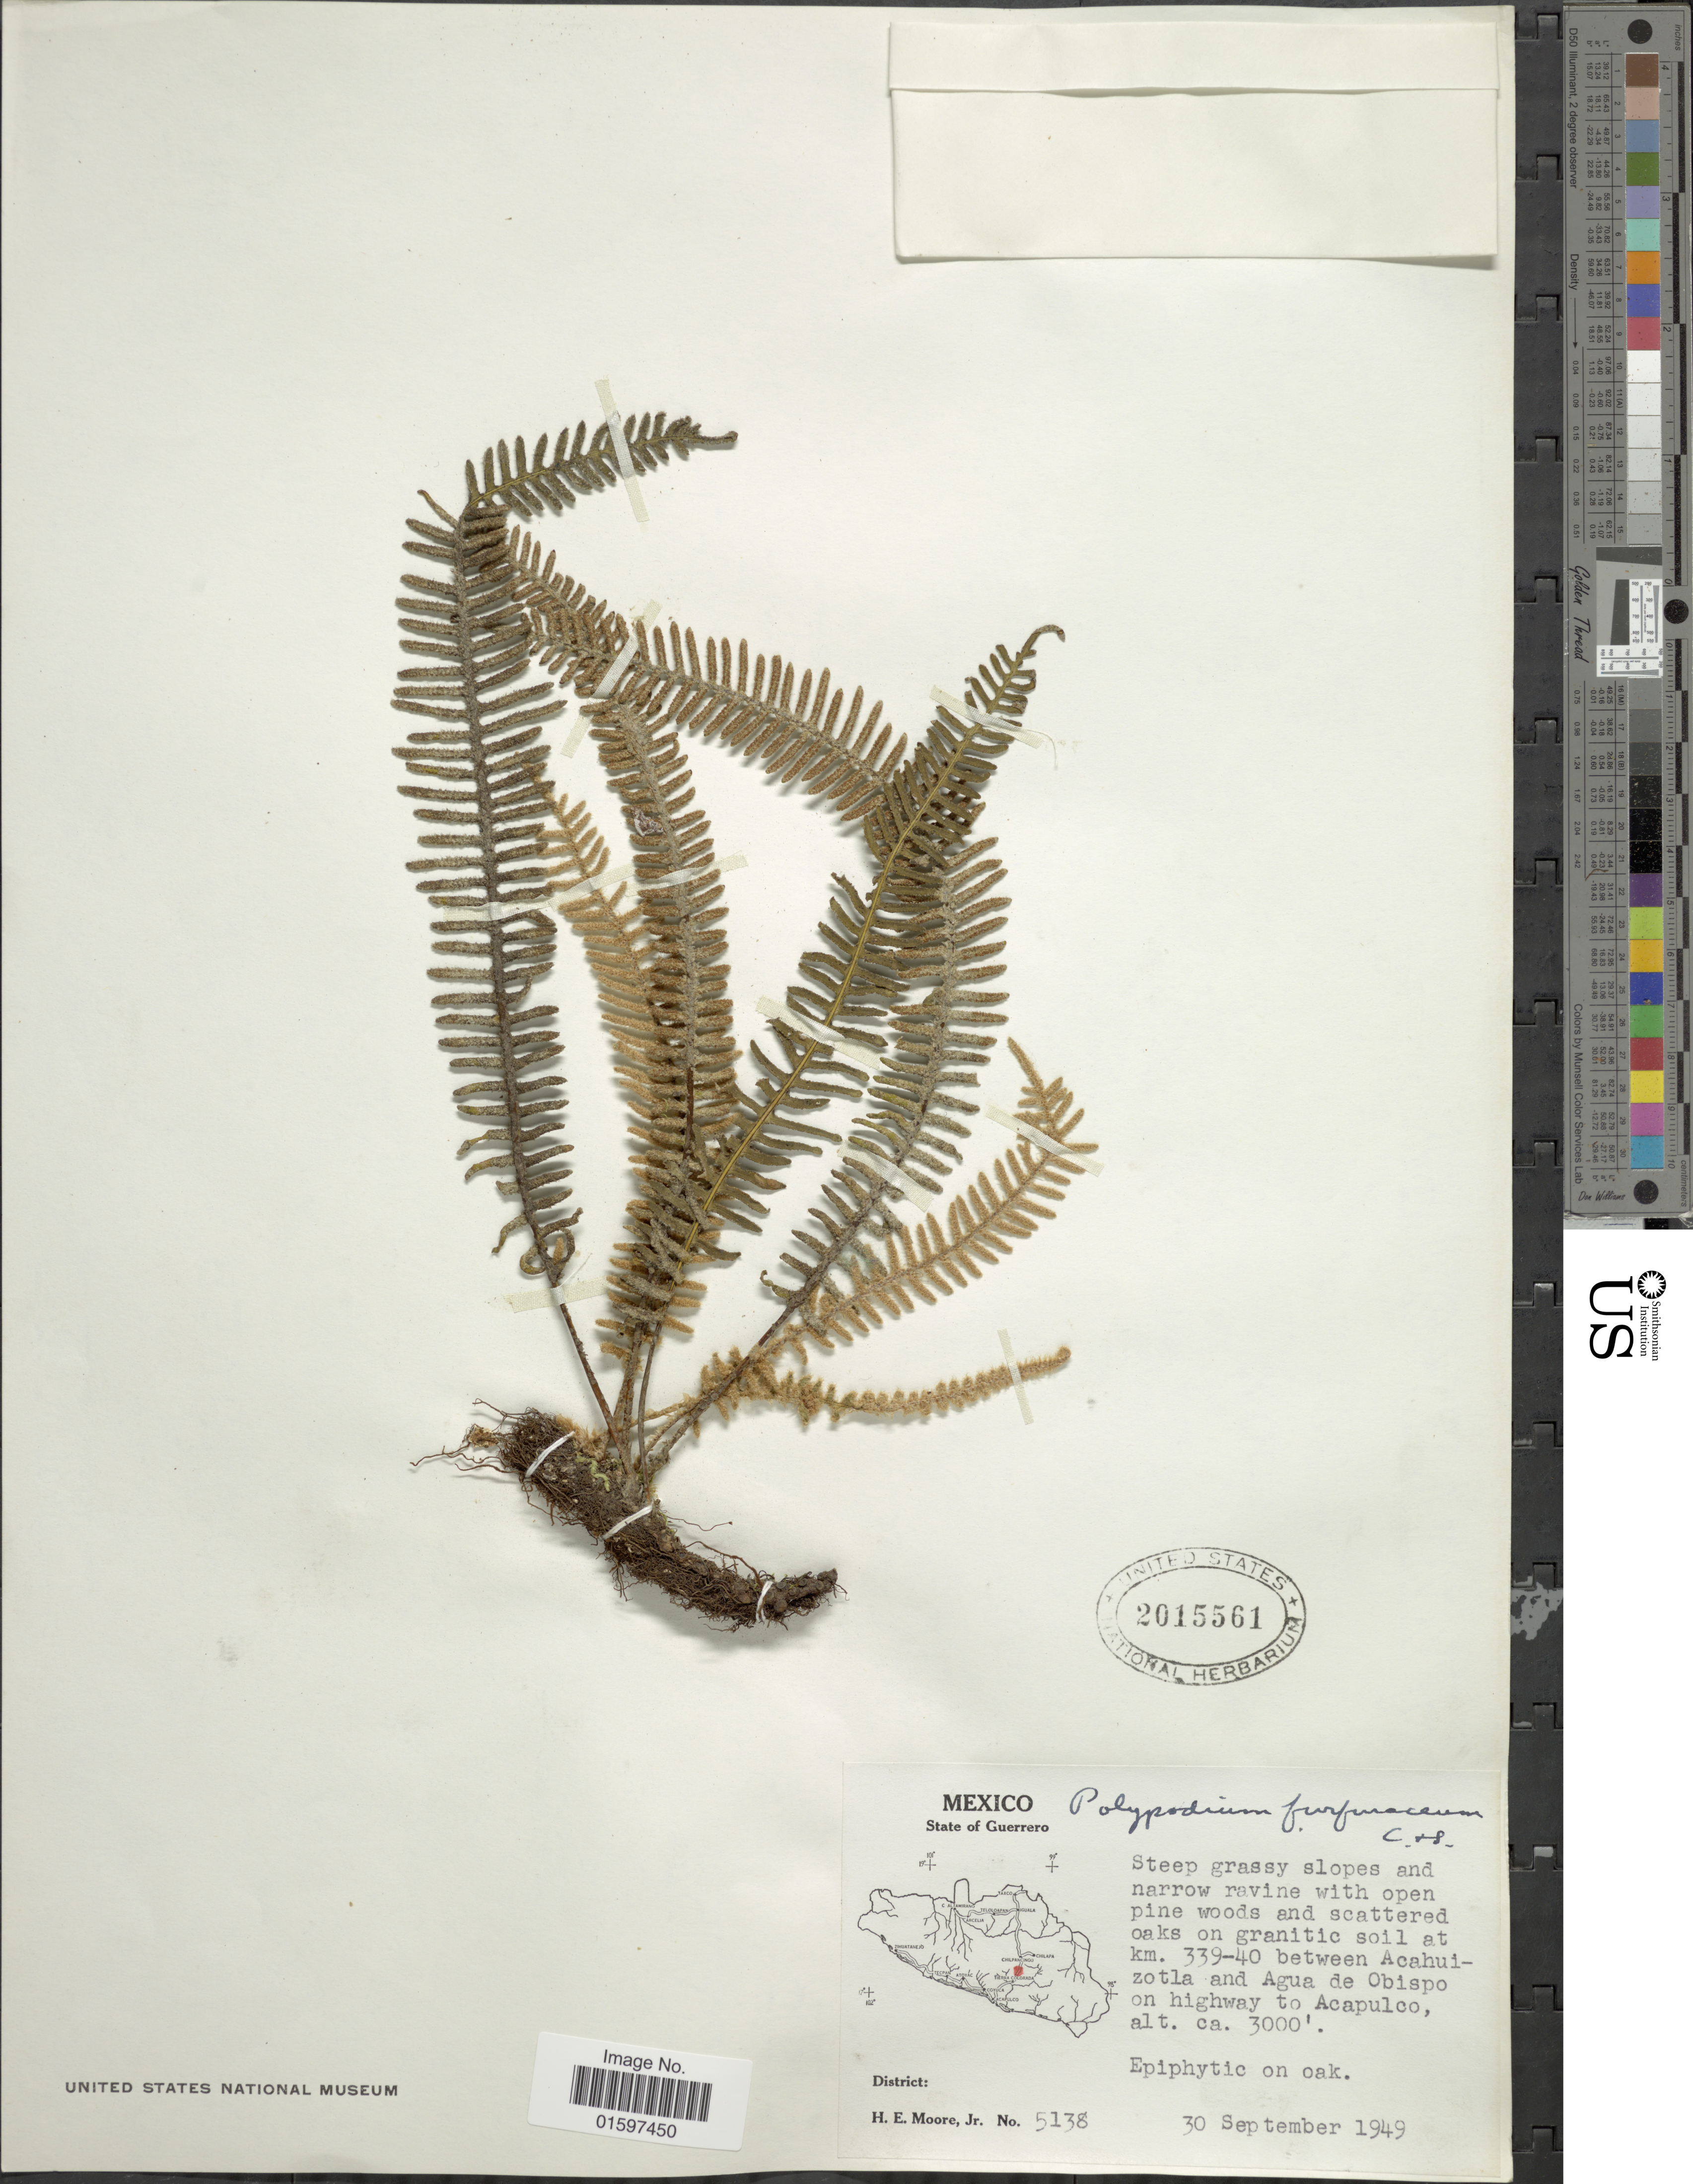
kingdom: Plantae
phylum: Tracheophyta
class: Polypodiopsida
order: Polypodiales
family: Polypodiaceae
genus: Pleopeltis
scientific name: Pleopeltis furfuracea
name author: (Schltdl. & Cham.) A.R. Sm. & Tejero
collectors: H. Moore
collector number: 5138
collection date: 1949-09-30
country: Mexico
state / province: Guerrero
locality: Steep grassy slopes and narrow ravine with open pine woods and scattered oaks on granitic soil at km. 339-40 between Acahuizotla and Agua de Obispo on highway to Acapulco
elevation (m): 914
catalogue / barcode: US 2015561